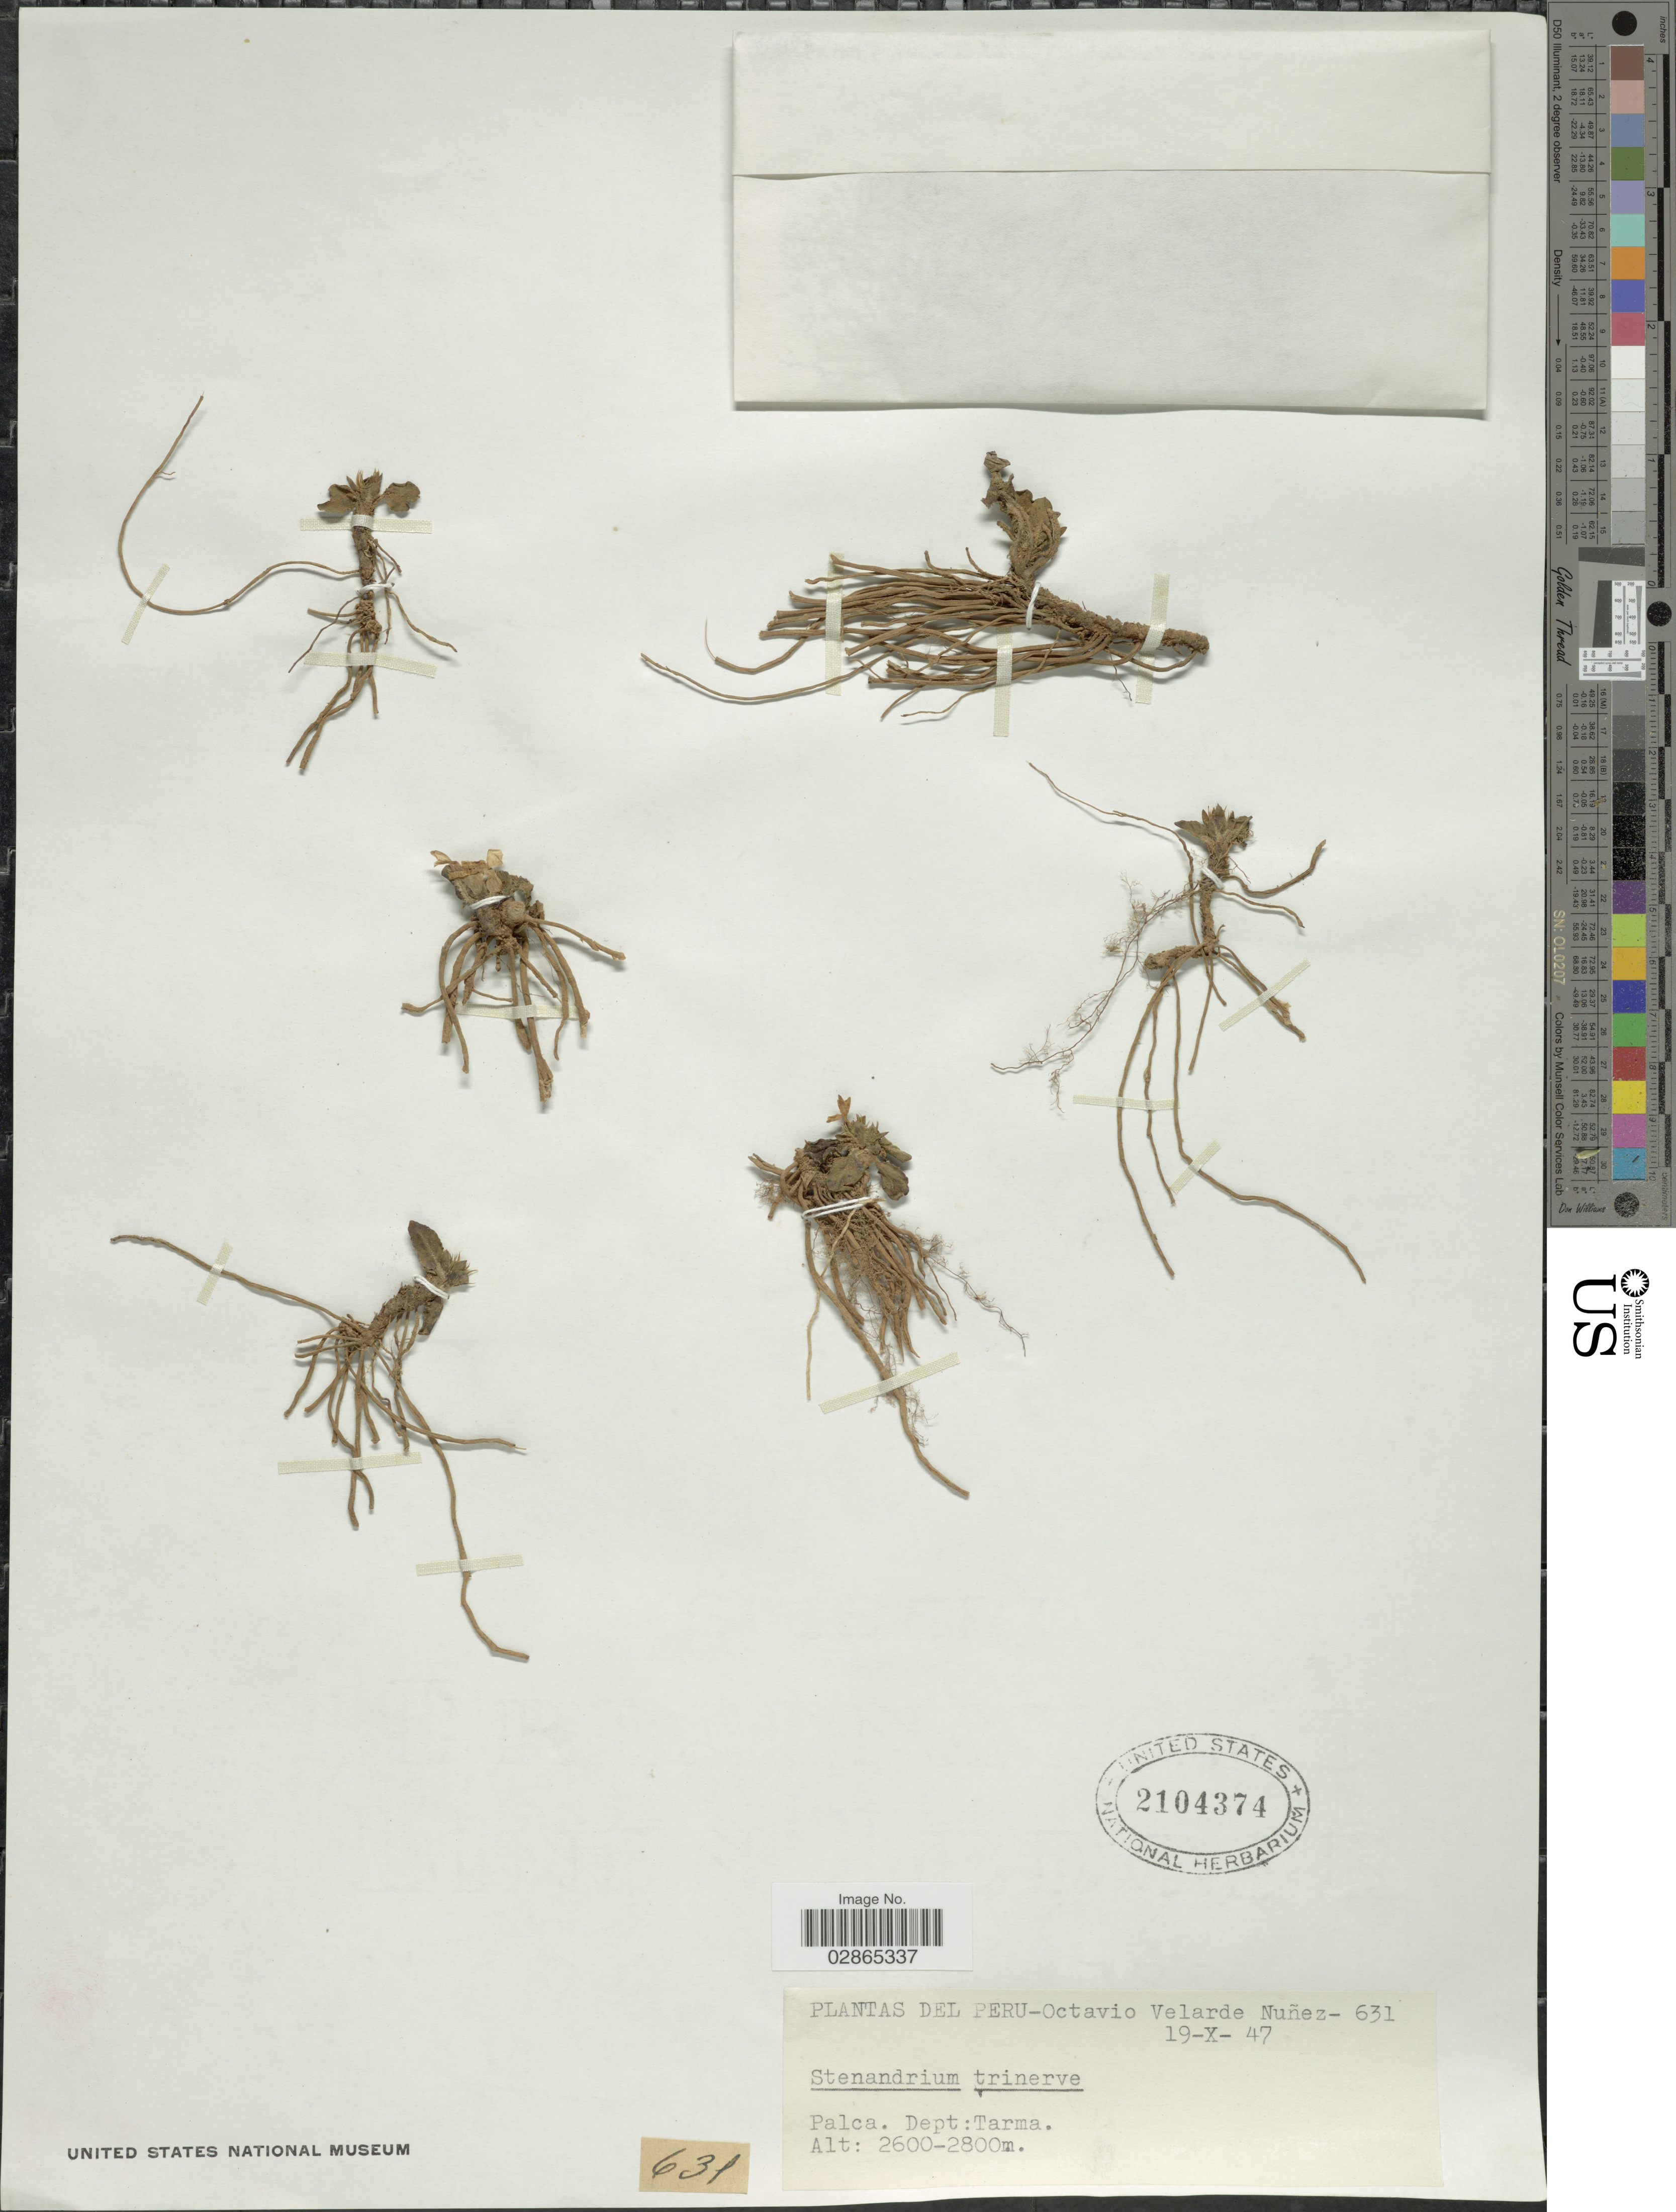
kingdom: Plantae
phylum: Tracheophyta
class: Magnoliopsida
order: Lamiales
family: Acanthaceae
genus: Stenandrium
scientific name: Stenandrium dulce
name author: (Cav.) Nees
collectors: O. Velarde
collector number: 631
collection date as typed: Transcribed d/m/y: 19/10/47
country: Peru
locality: Palca. Dept: Tarma.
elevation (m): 2600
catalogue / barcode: US 2104374